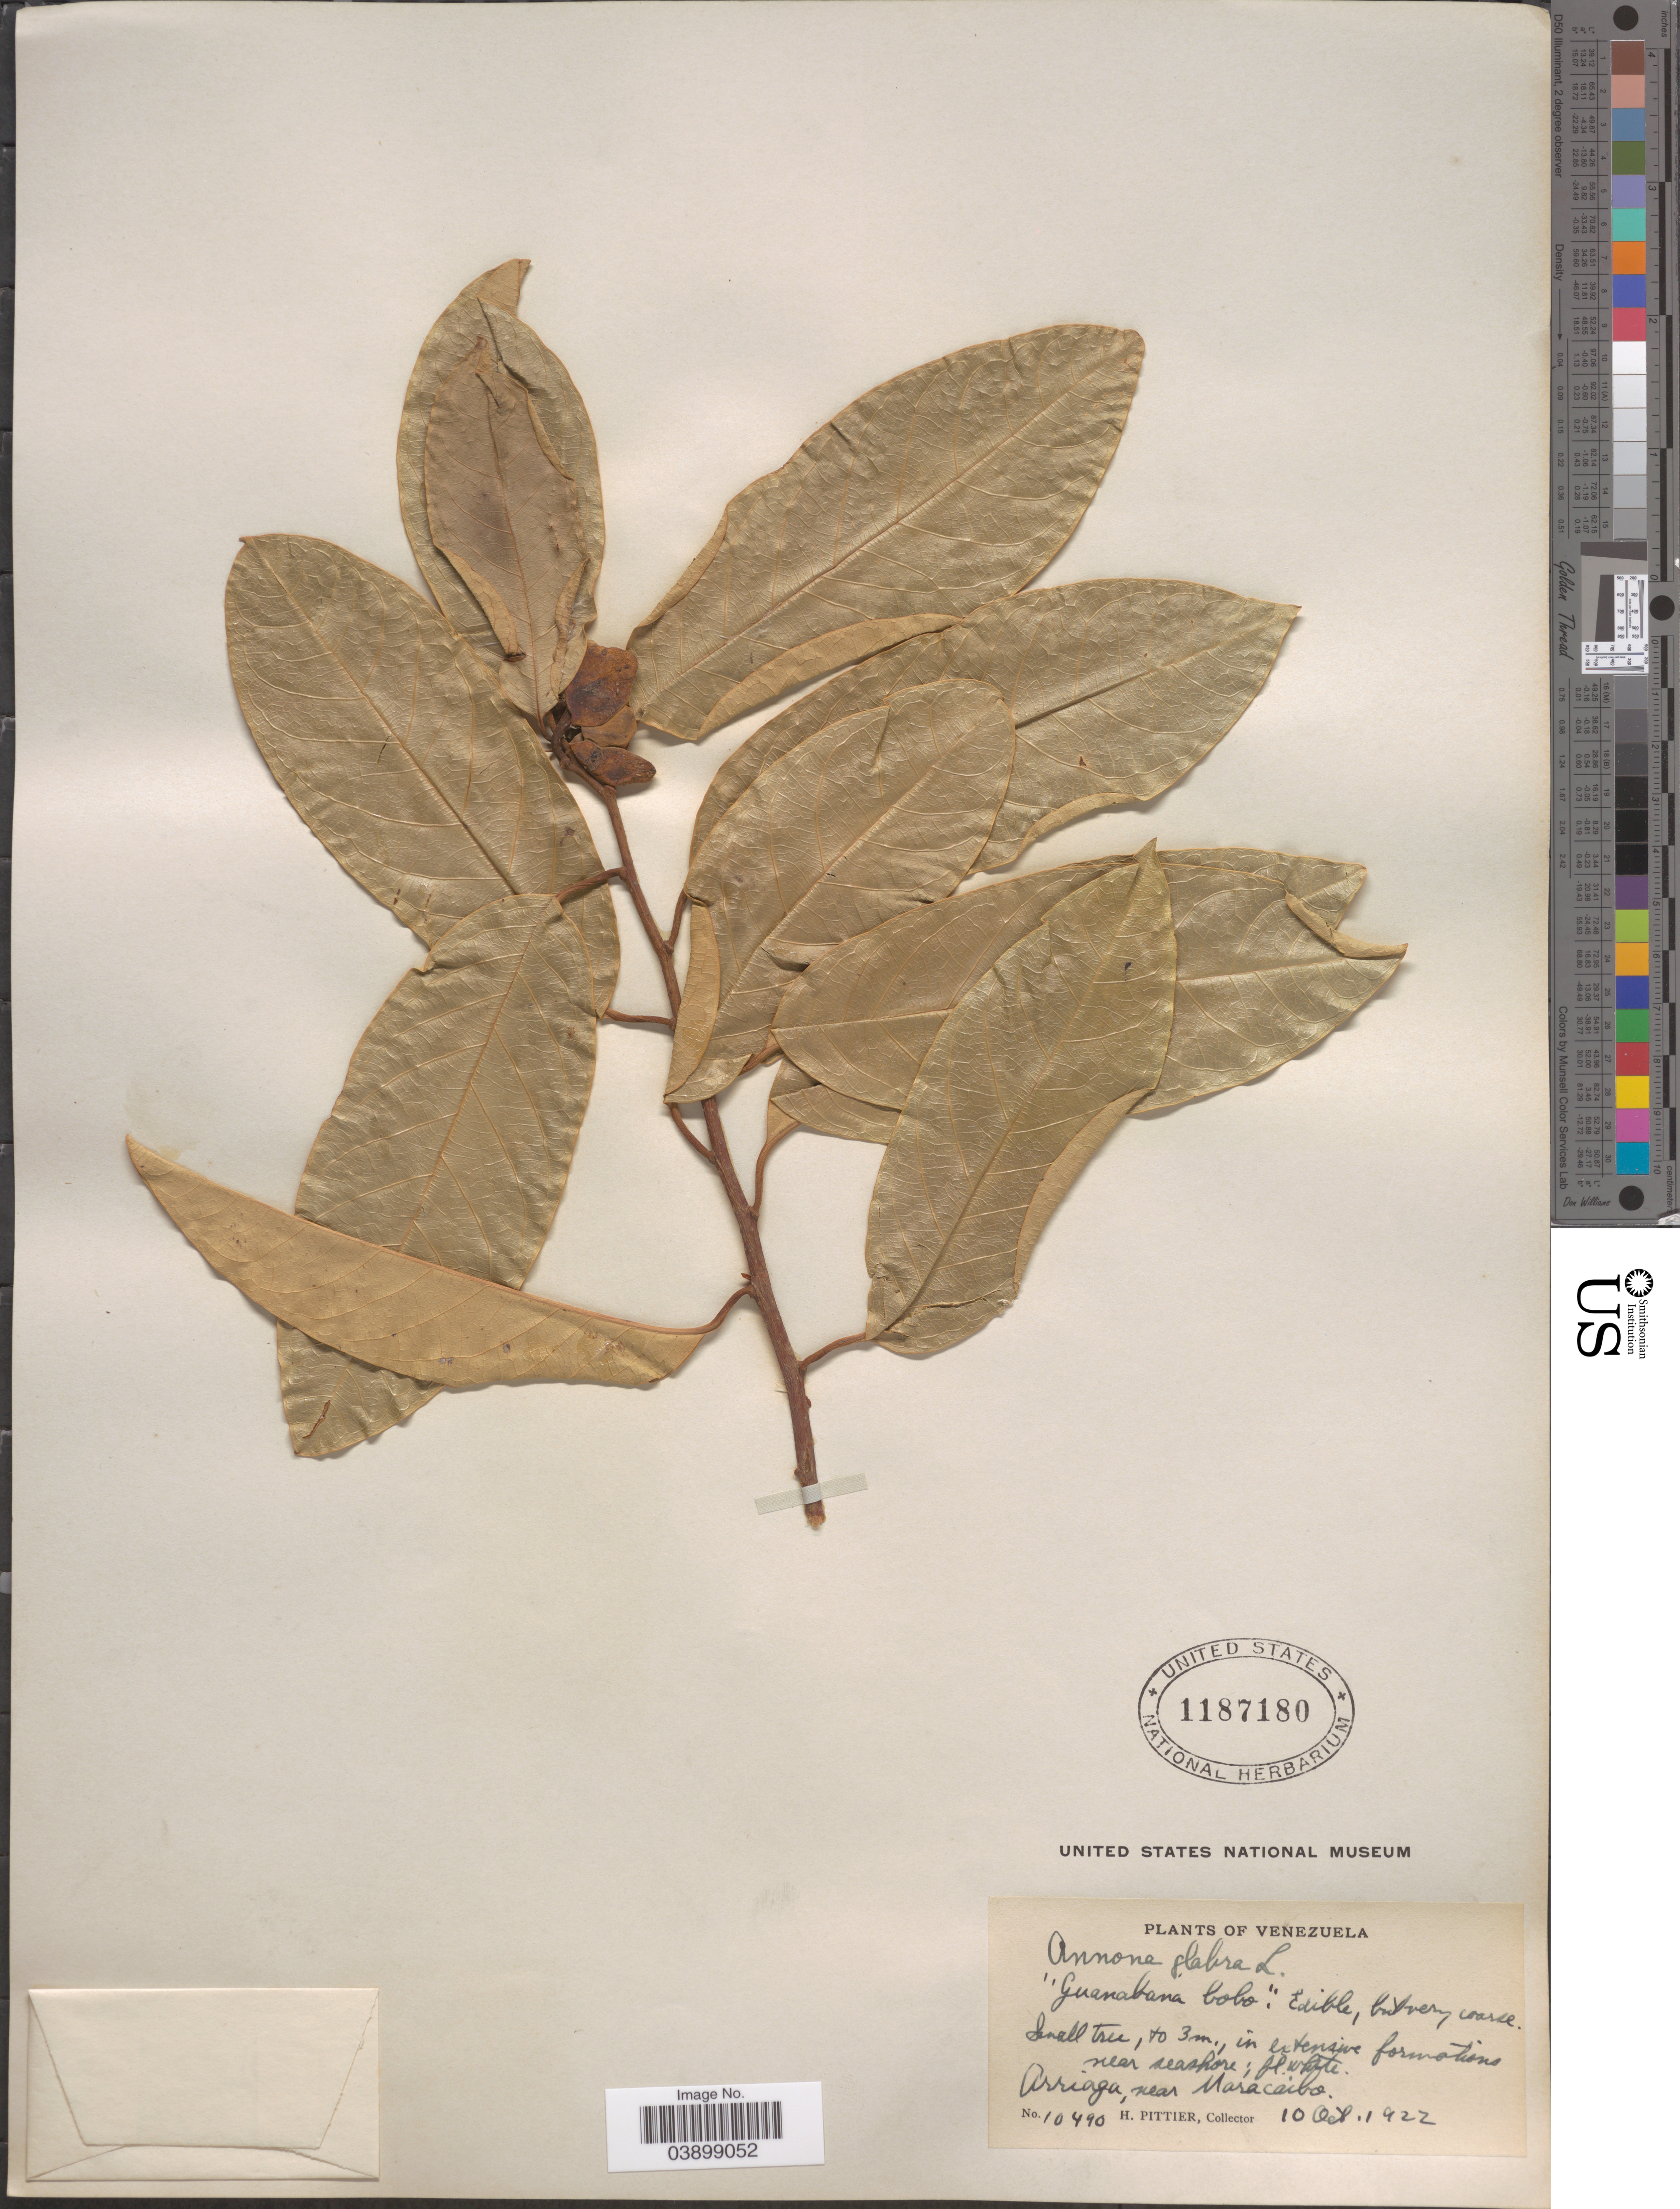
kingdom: Plantae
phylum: Tracheophyta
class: Magnoliopsida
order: Magnoliales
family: Annonaceae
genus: Annona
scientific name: Annona glabra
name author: L.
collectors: H. F. Pittier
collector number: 10490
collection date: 1922-10-10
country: Venezuela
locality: In extensive formations near seashore. Arriaga, near Maracaibo.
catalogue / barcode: US 1187180